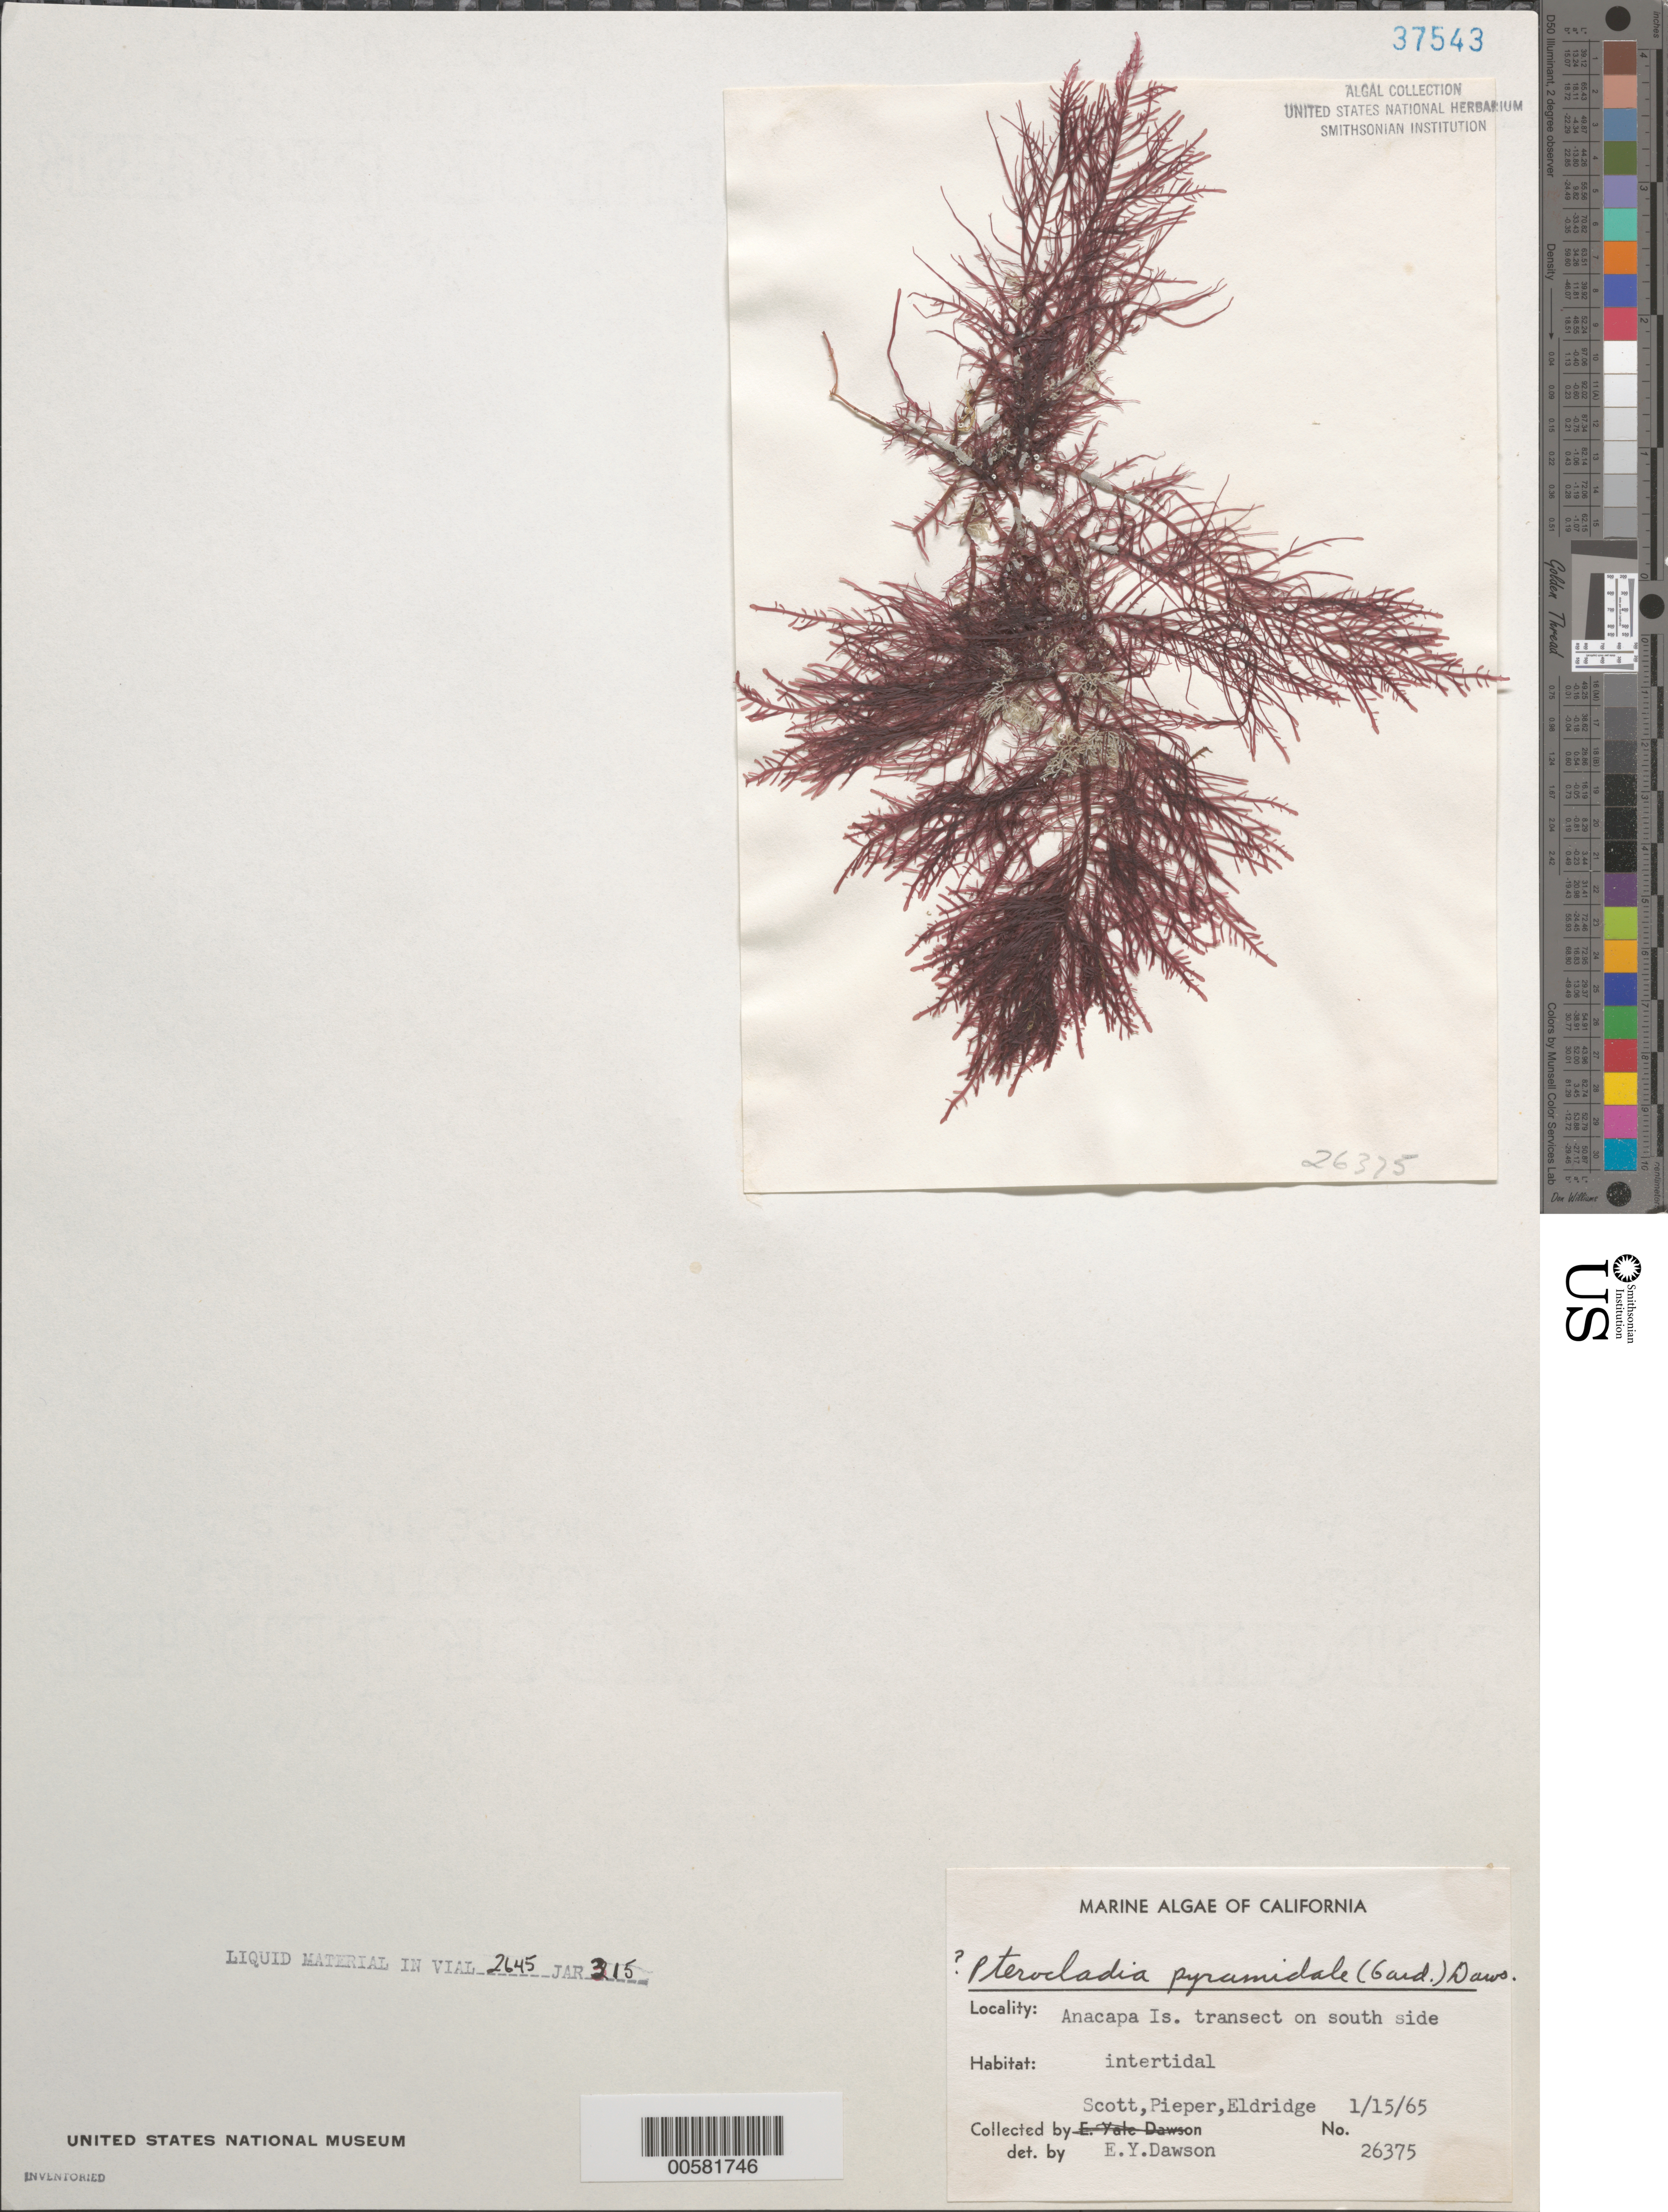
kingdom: Plantae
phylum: Rhodophyta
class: Florideophyceae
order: Gelidiales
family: Pterocladiaceae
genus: Pterocladiella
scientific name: Pterocladiella capillacea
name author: (S.G. Gmel.) Santelices & Hommers.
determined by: Algae name updating Project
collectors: J. Scott, D. Pieper & -. Eldridge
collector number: EYD 26375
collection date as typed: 15 Jan 1965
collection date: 1965-01-15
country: United States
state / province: California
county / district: Ventura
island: Anacapa Island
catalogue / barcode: US 37543